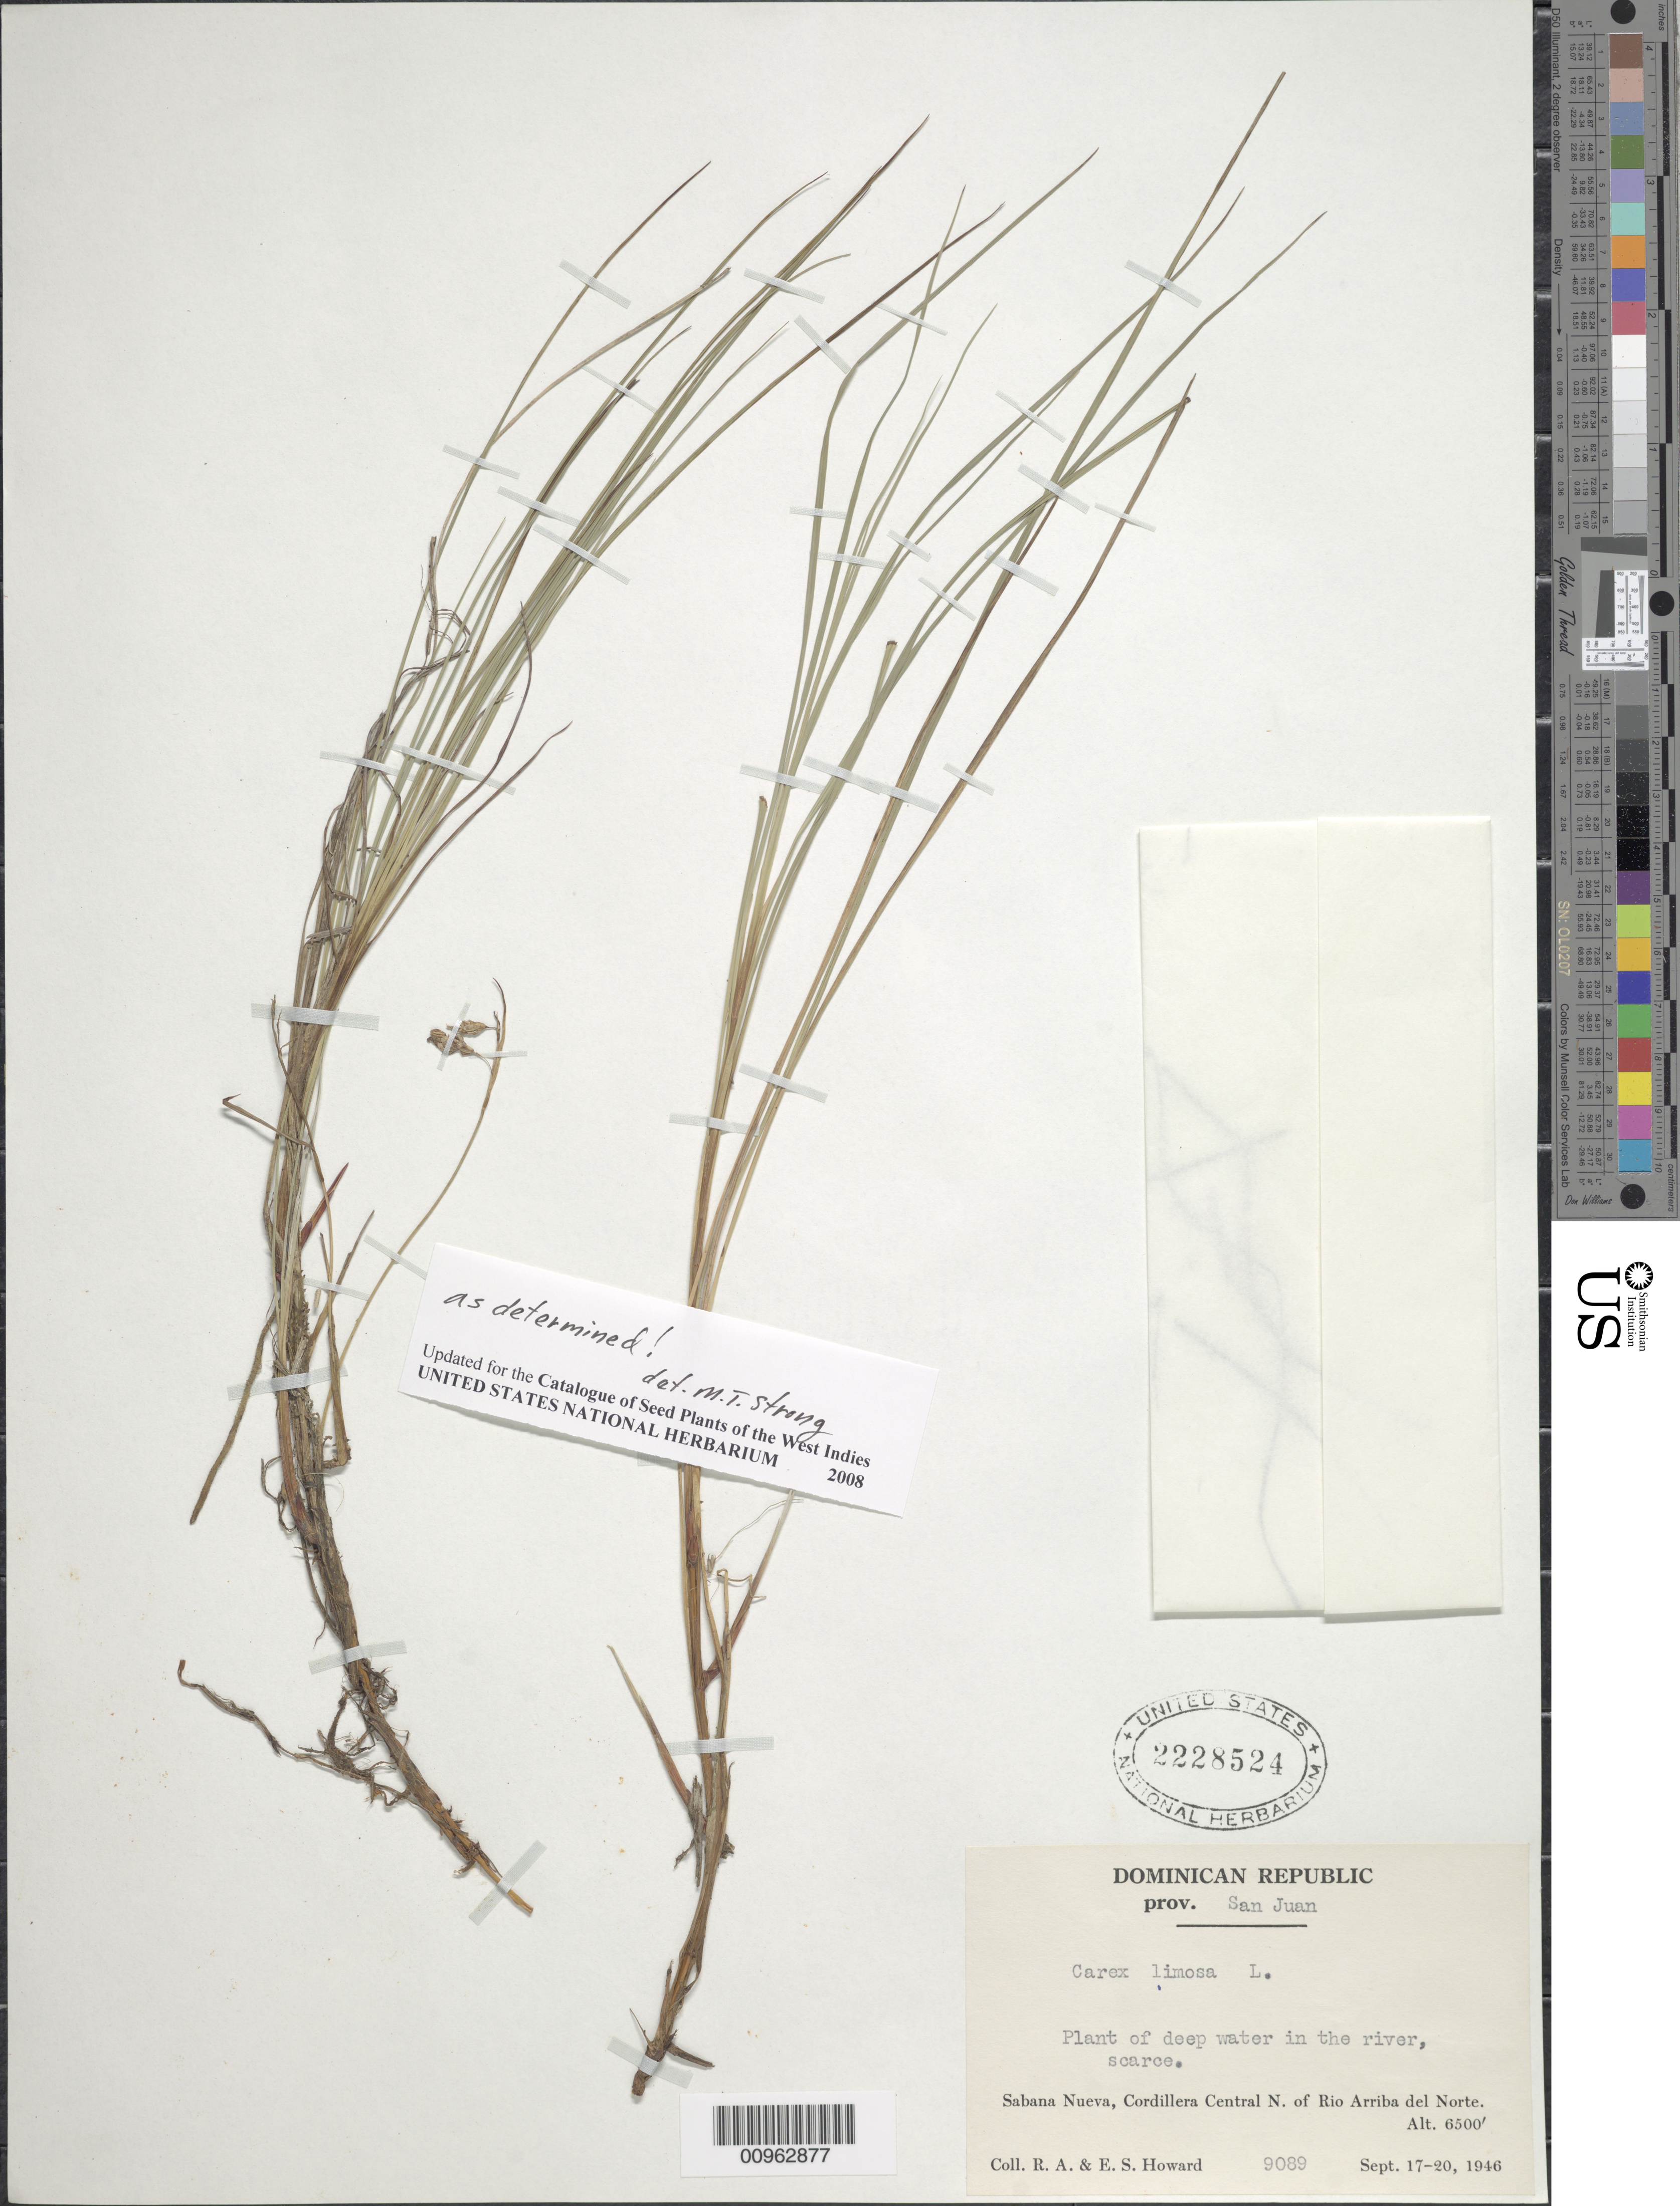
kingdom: Plantae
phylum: Tracheophyta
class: Liliopsida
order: Poales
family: Cyperaceae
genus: Carex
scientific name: Carex limosa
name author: L.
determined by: Strong, M. T., (US), Smithsonian Institution - National Museum of Natural History (UNITED STATES)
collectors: R. A. Howard & E. S. Howard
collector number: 9089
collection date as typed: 17 Sep 1946 to 20 Sep 1946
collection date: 1946-09-17/1946-09-20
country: Dominican Republic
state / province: San Juan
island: Hispaniola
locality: Sabana Nueva, Cordillera Central N. of Rio Arriba del Norte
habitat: In deep water in the river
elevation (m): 1981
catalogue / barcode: US 2228524